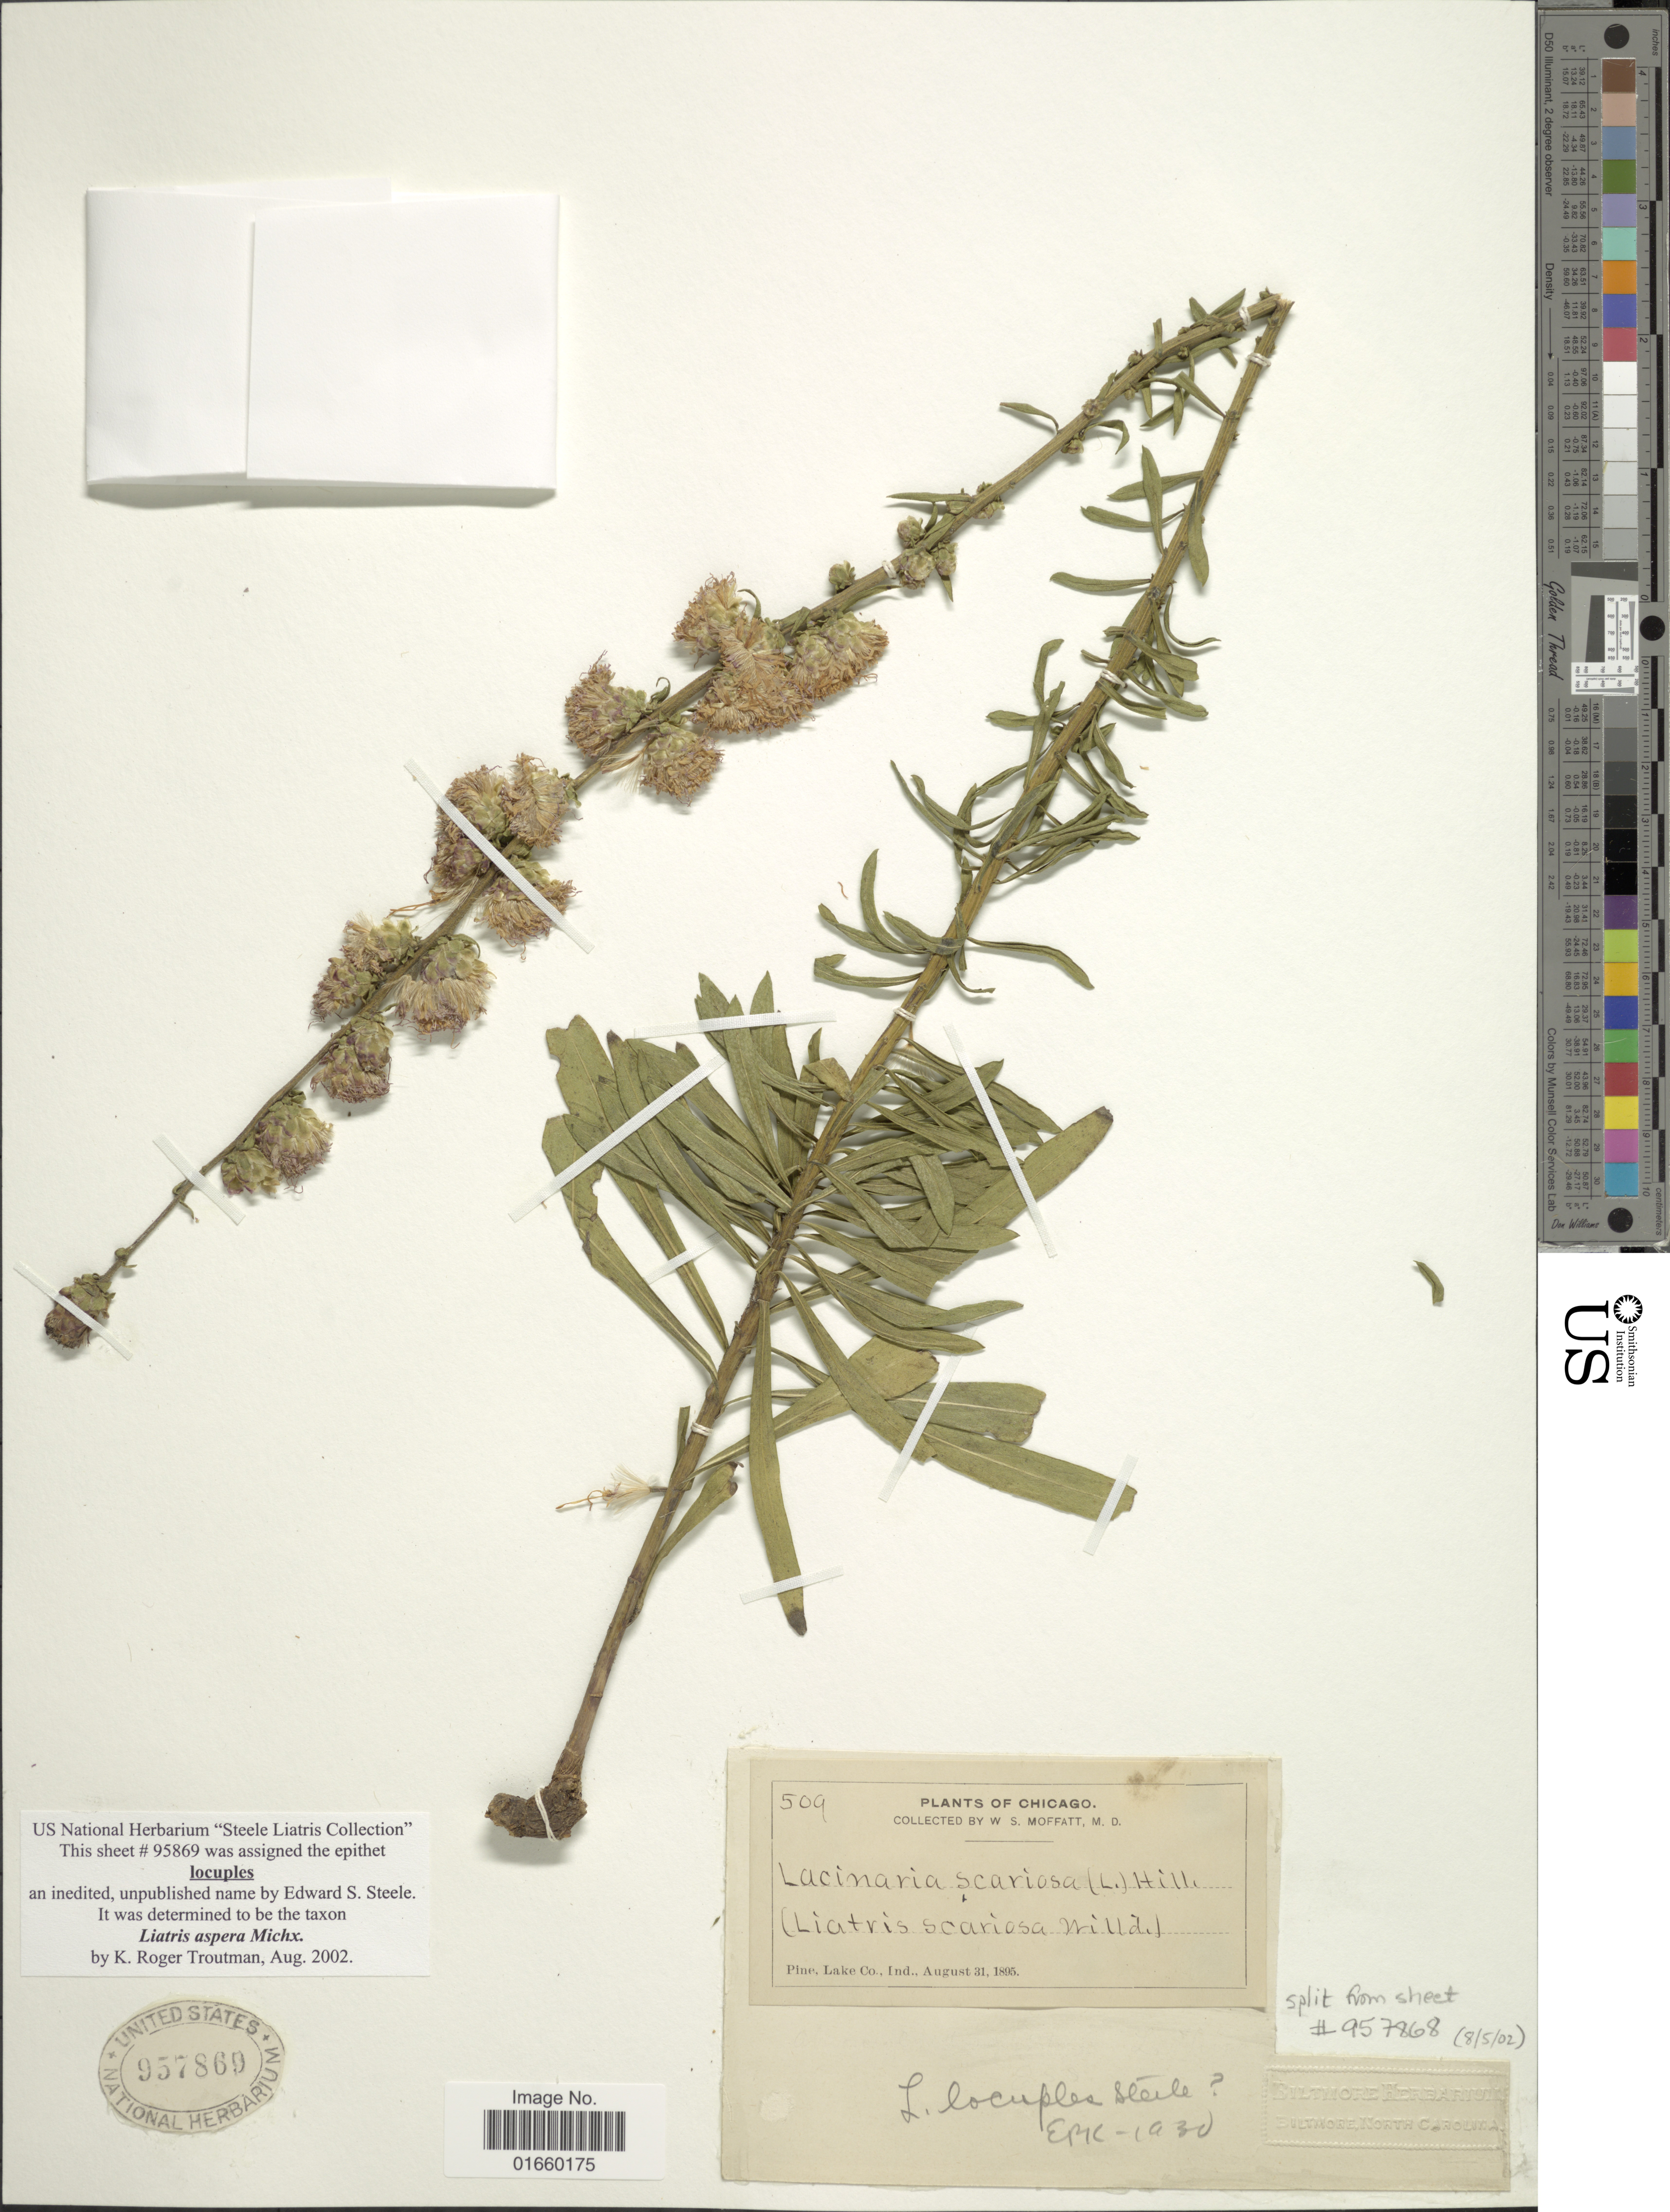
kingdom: Plantae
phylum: Tracheophyta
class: Magnoliopsida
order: Asterales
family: Asteraceae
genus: Liatris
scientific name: Liatris aspera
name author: Michx.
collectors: W. Moffatt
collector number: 509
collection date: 1805-08-31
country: United States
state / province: Indiana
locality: Chicago, Pine, Lake Co.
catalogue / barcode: US 957869